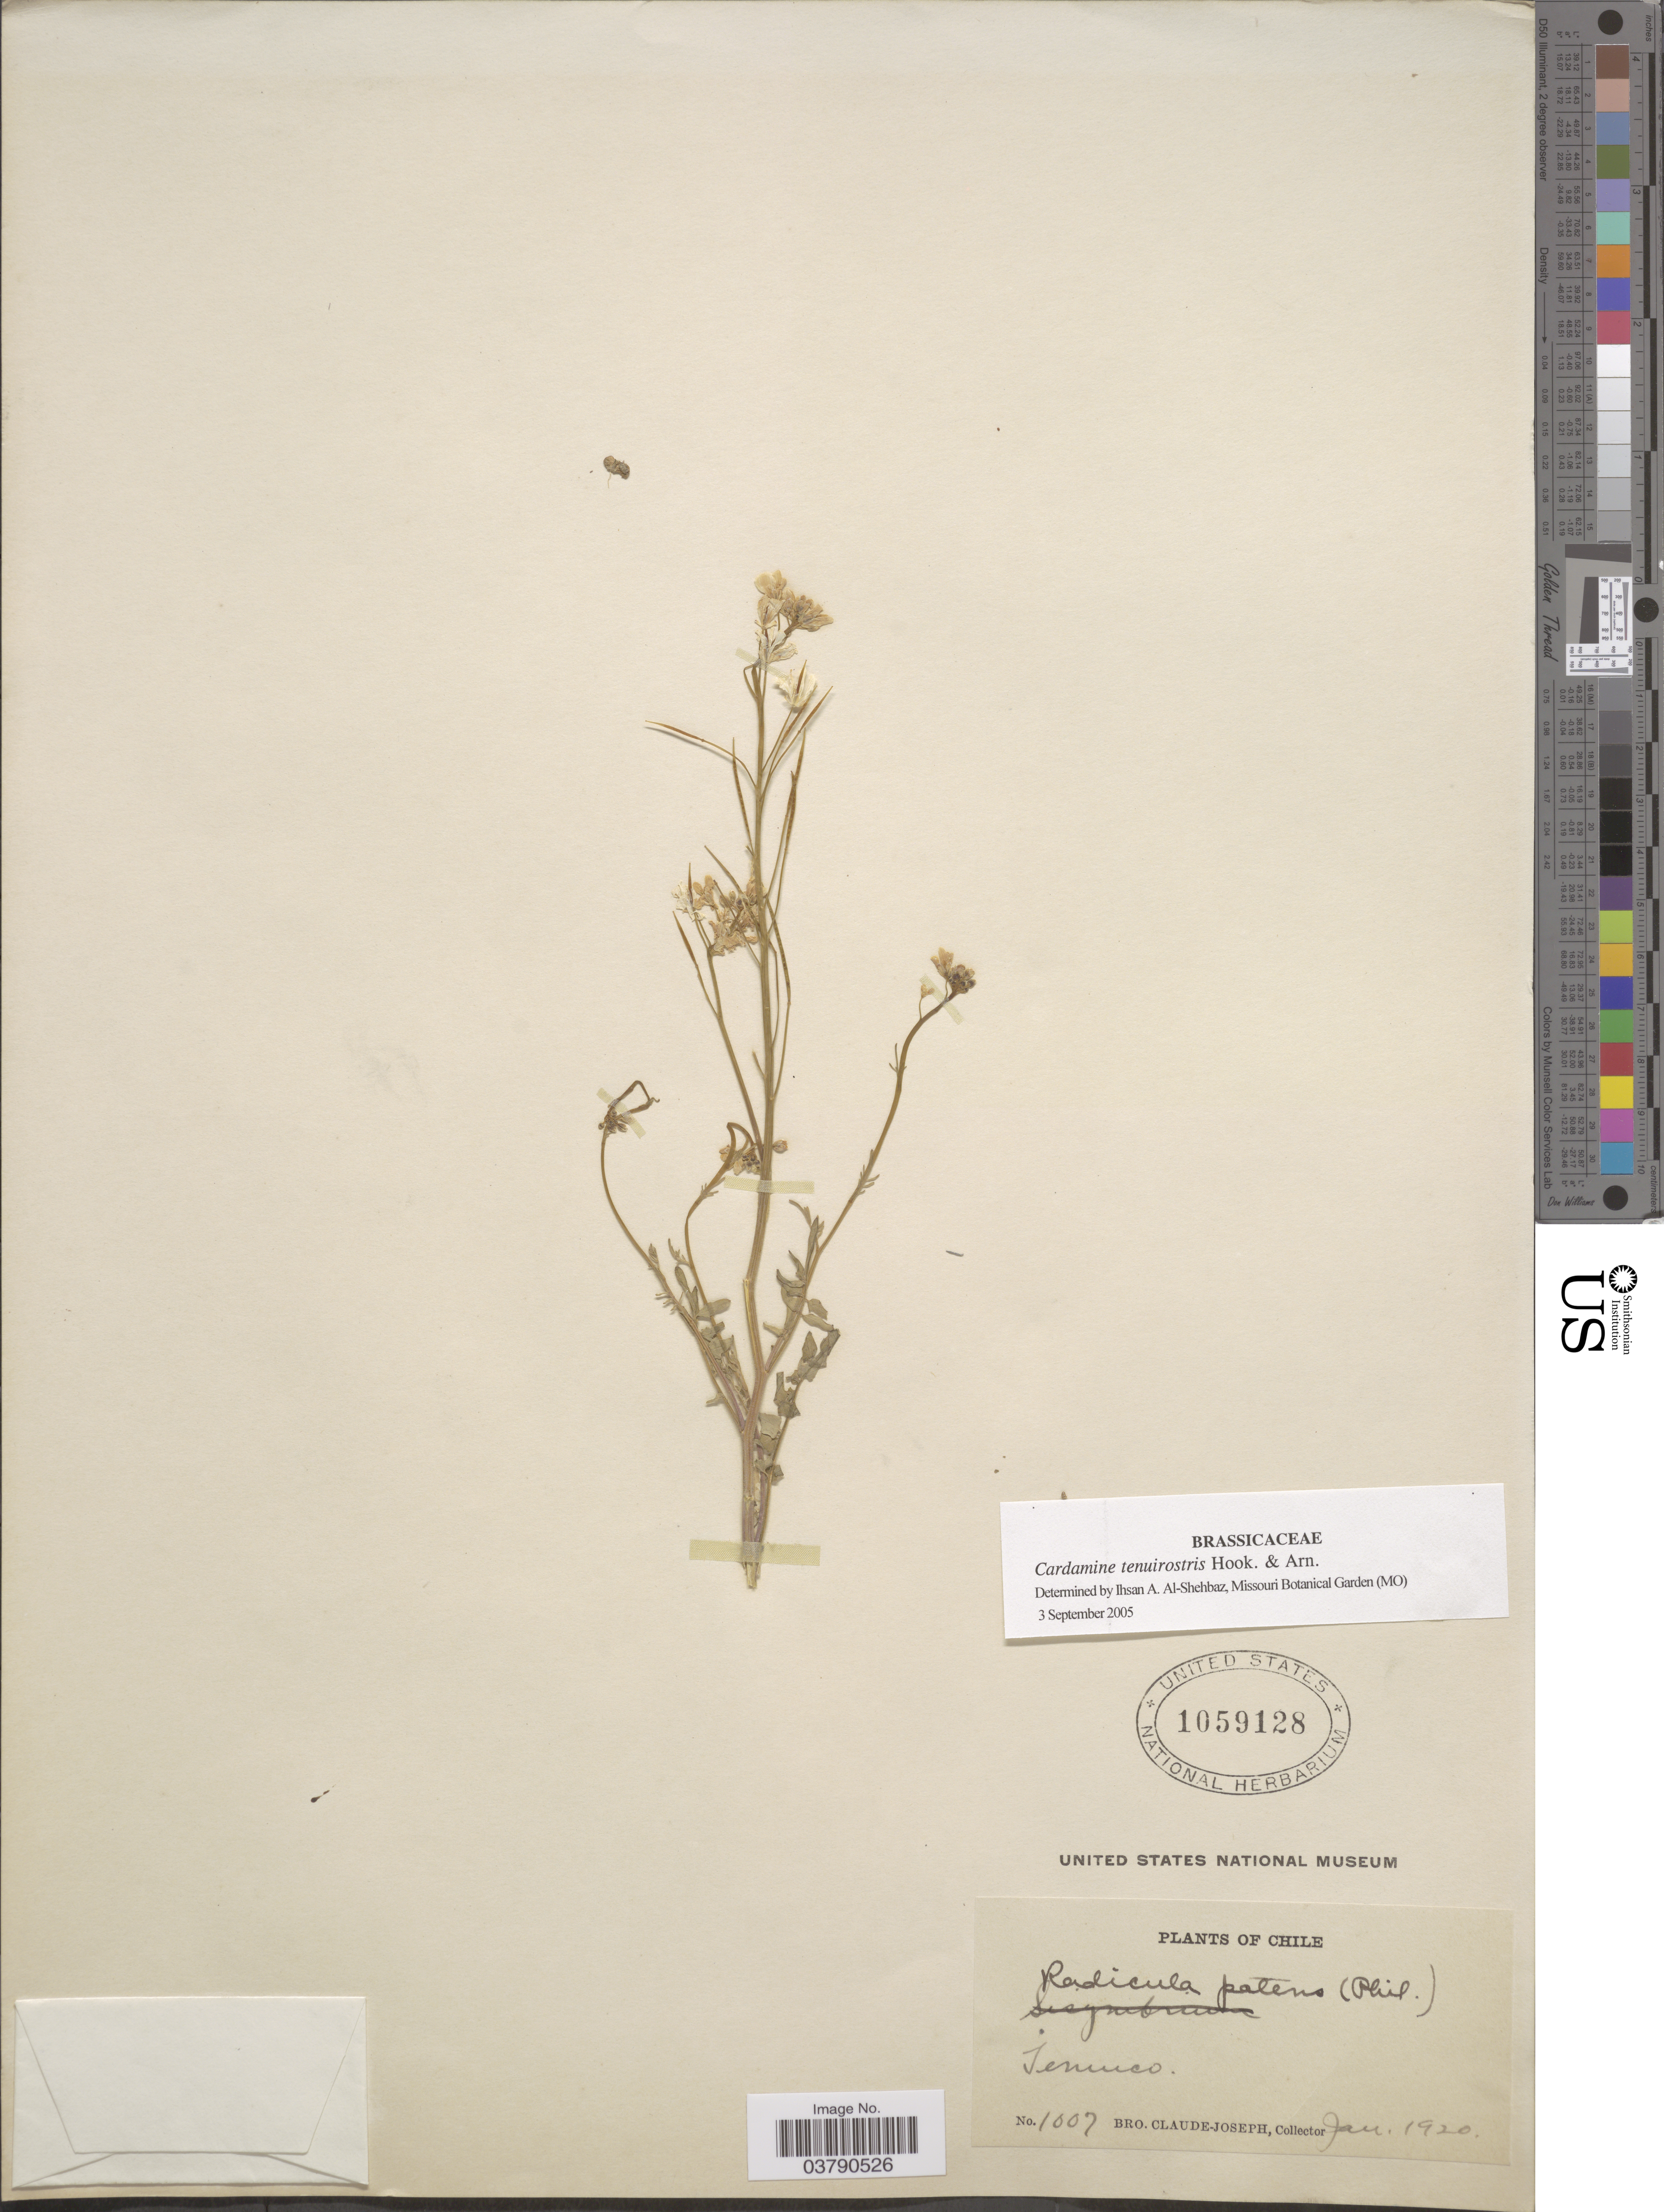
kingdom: Plantae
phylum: Tracheophyta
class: Magnoliopsida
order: Brassicales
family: Brassicaceae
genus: Cardamine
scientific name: Cardamine tenuirostris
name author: Hook. & Arn.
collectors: Bro. Claude-Joseph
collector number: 1007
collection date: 1920-01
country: Chile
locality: Temuco.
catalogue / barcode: US 1059128